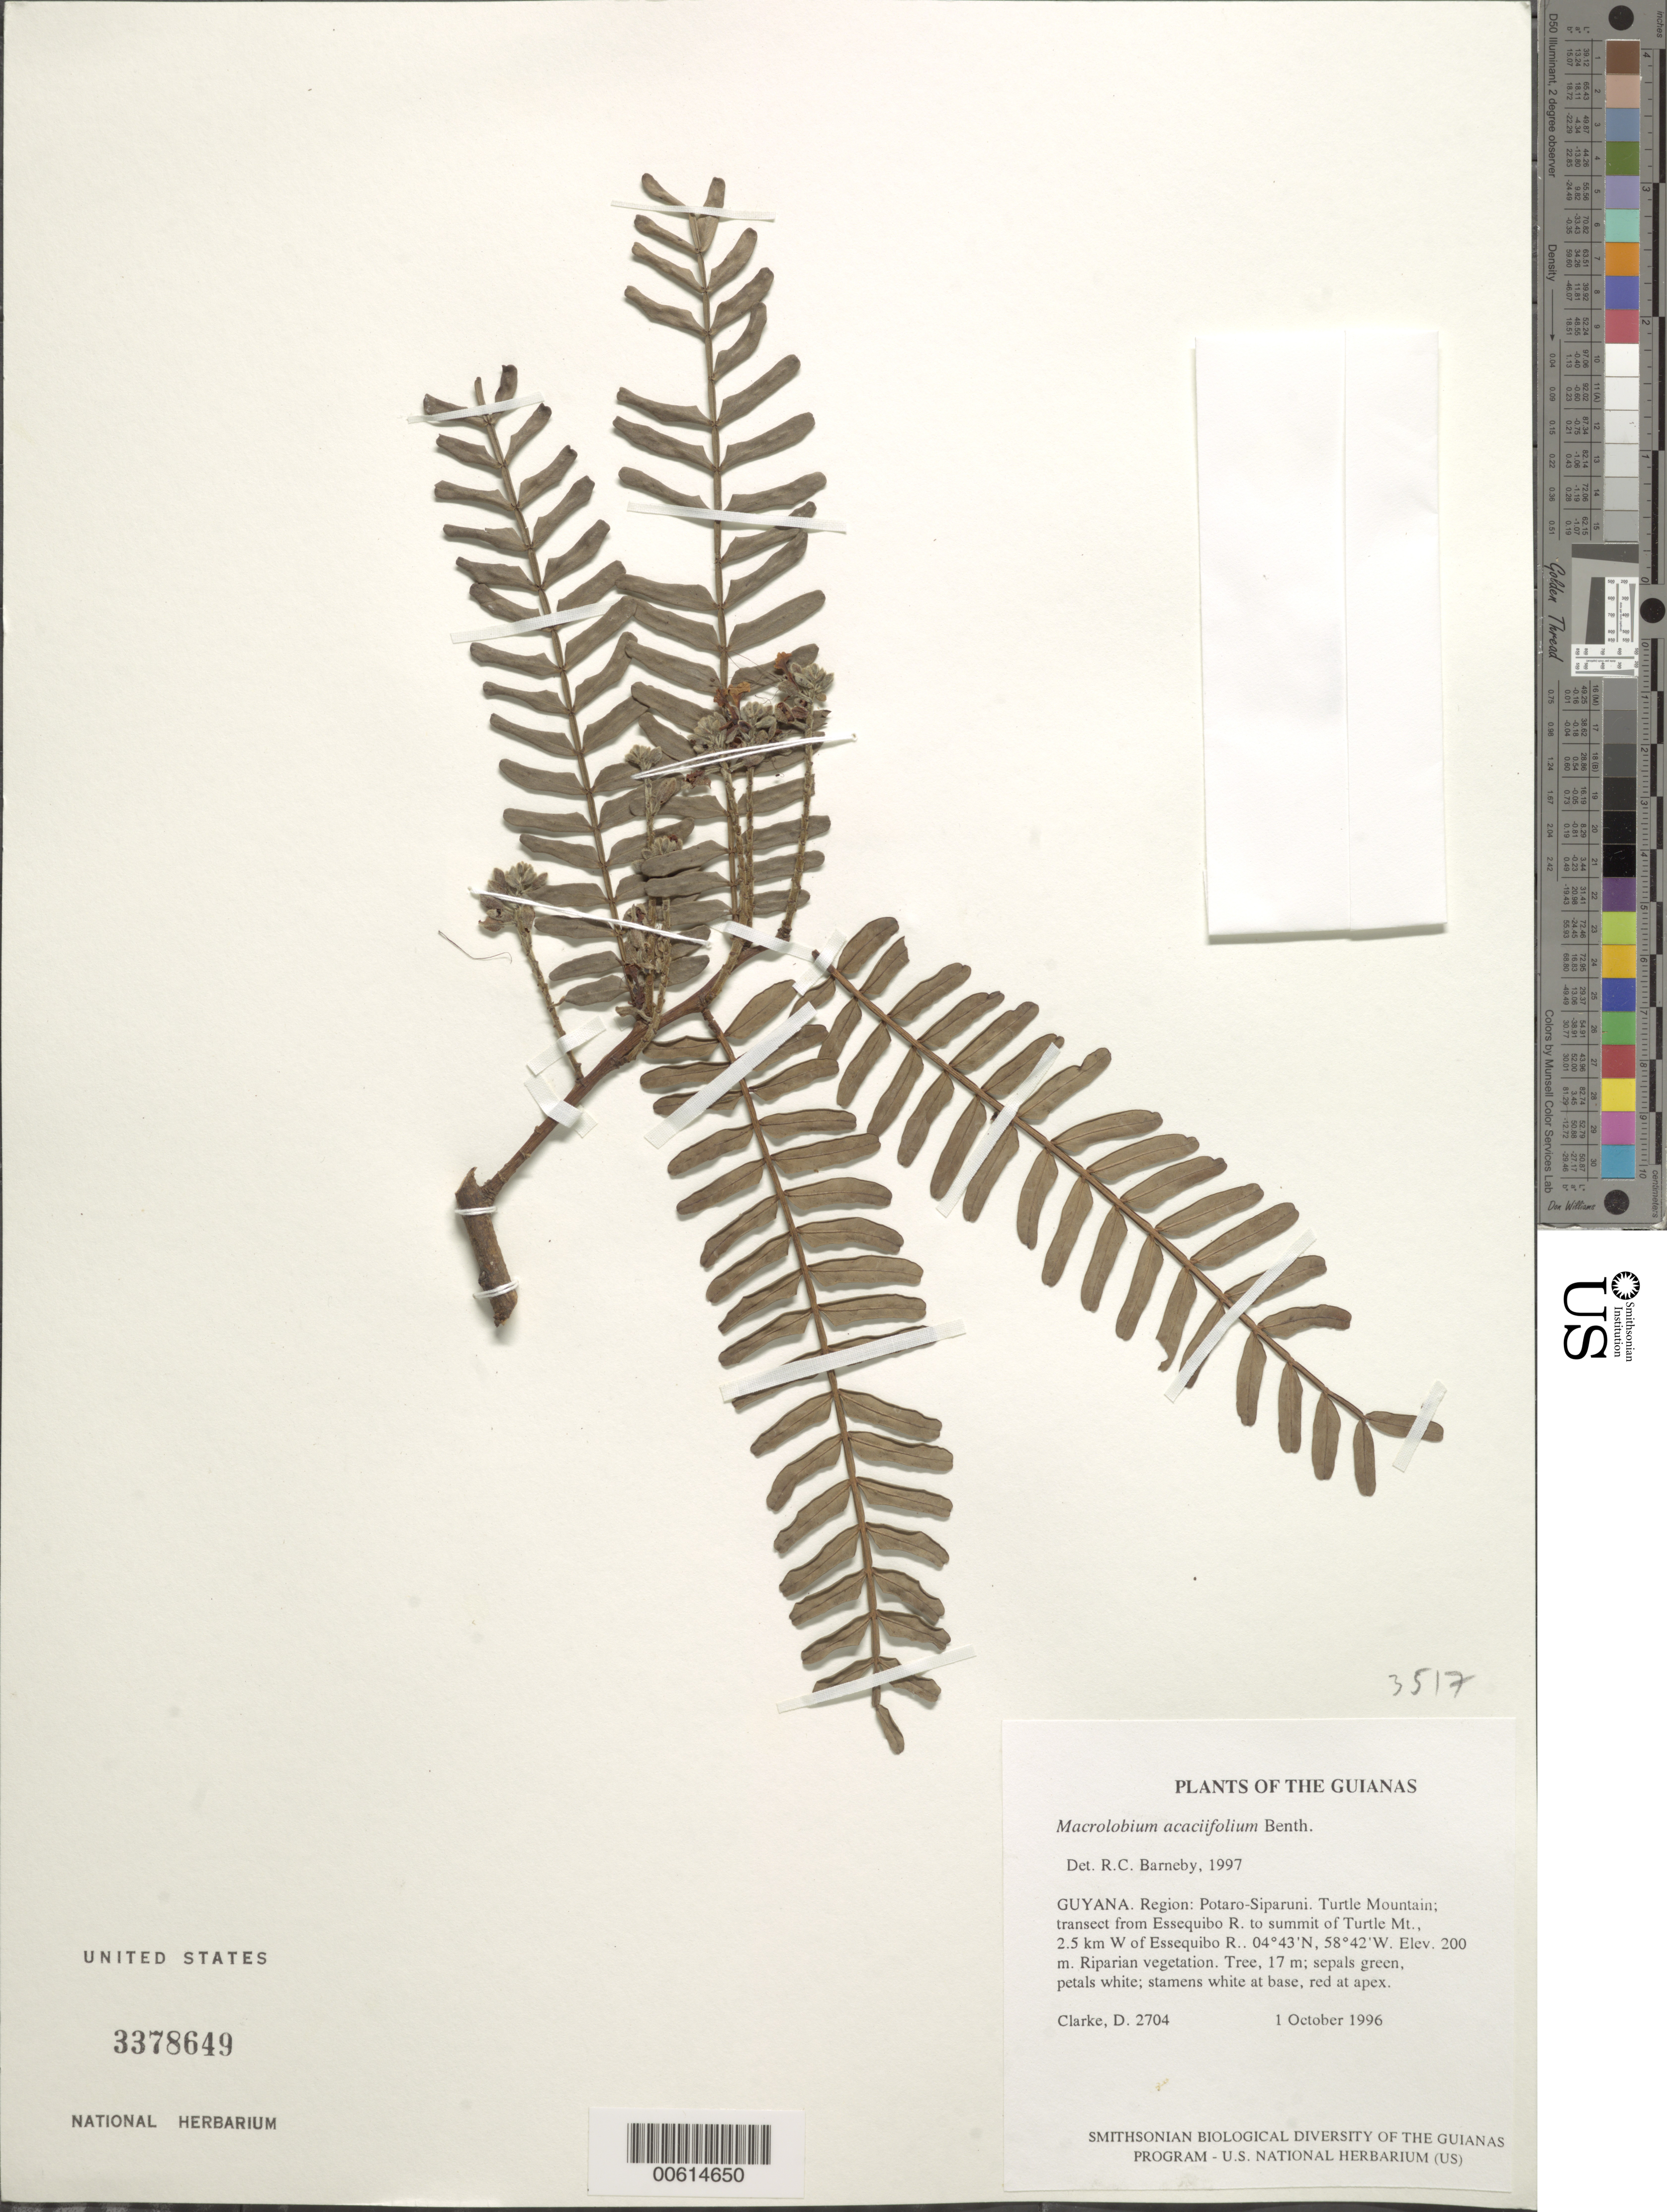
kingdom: Plantae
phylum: Tracheophyta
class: Magnoliopsida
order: Fabales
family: Fabaceae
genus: Macrolobium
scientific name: Macrolobium acaciifolium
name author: (Benth.) Benth.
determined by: Barneby, Rupert C., (NY)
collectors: H. D. Clarke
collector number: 2704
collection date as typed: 1 October 1996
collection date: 1996-10-01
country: Guyana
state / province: Potaro-Siparuni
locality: Iwokrama Rainforest Reserve; transect: Essequibo R. - summit of Turtle Mt., 2.5km W. of Essequibo R.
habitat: Riparian vegetation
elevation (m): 200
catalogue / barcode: US 3378649